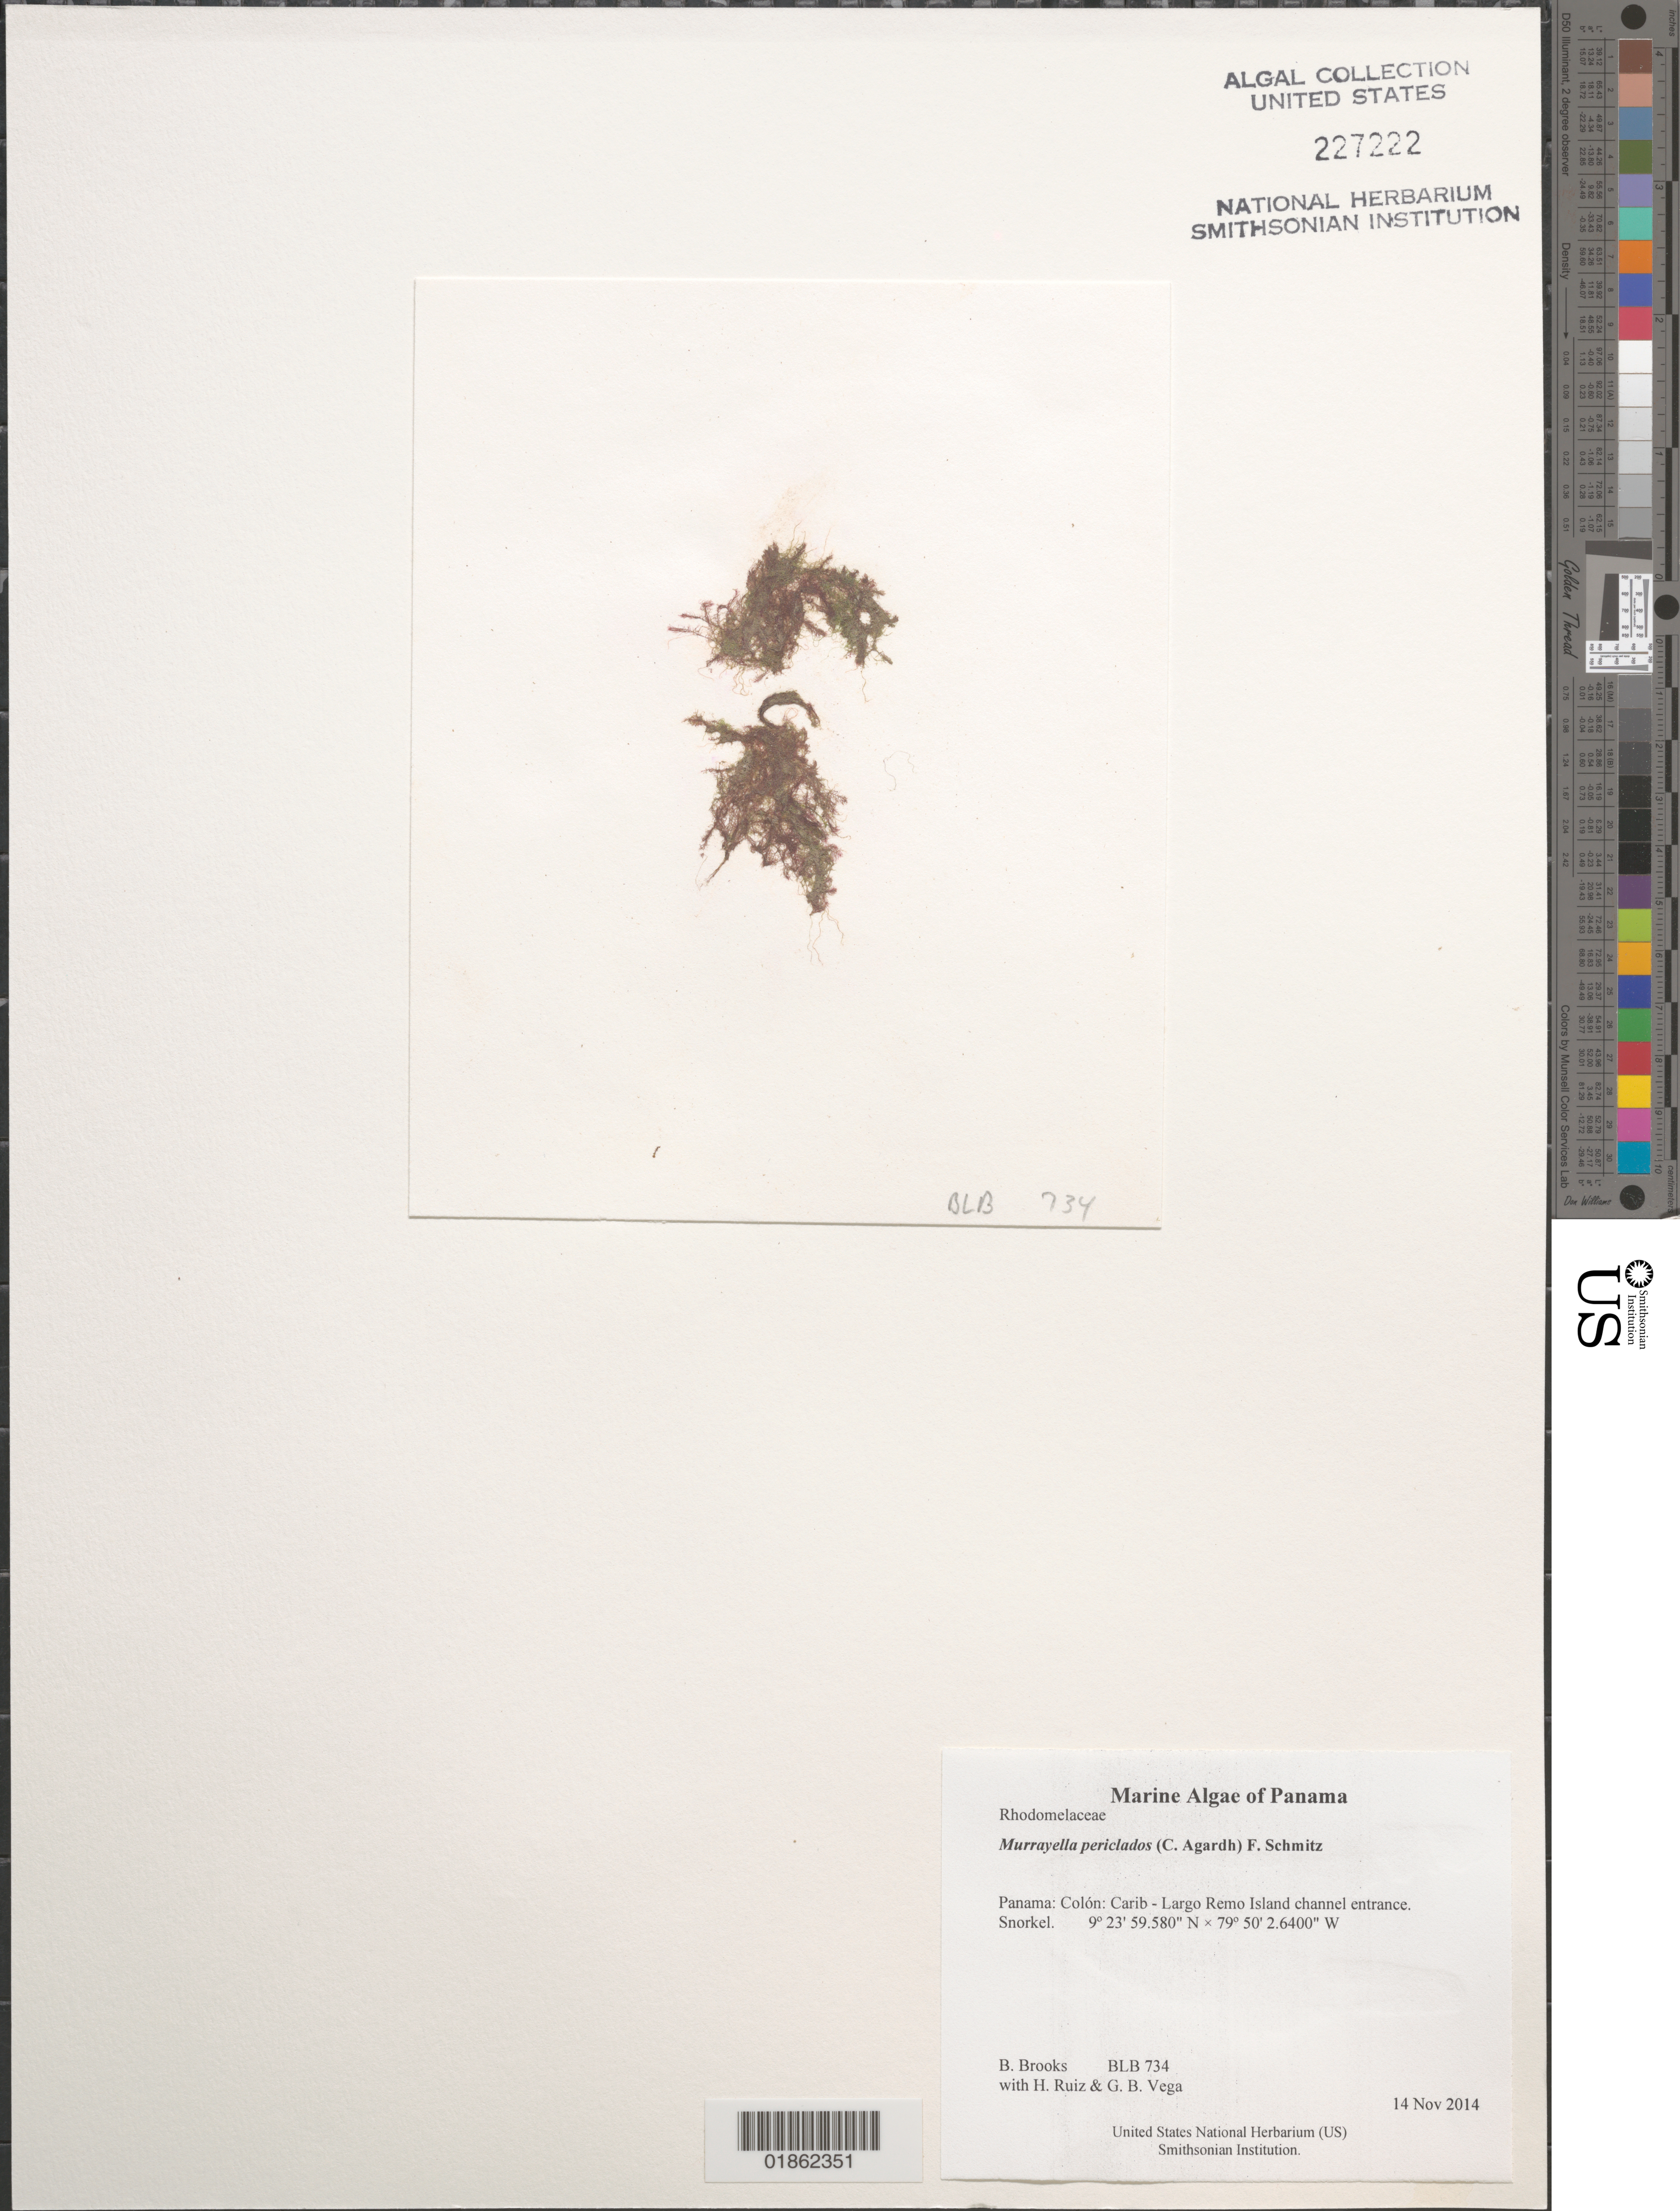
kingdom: Plantae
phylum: Rhodophyta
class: Florideophyceae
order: Ceramiales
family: Rhodomelaceae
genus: Murrayella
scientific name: Murrayella periclados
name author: (C. Agardh) F. Schmitz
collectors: B. Brooks, H. Ruiz & G. B. Vega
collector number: BLB 734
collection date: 2014-11-14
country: Panama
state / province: Colón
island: Largo Remo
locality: Carib - Largo Remo Island channel entrance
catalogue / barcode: US 227222